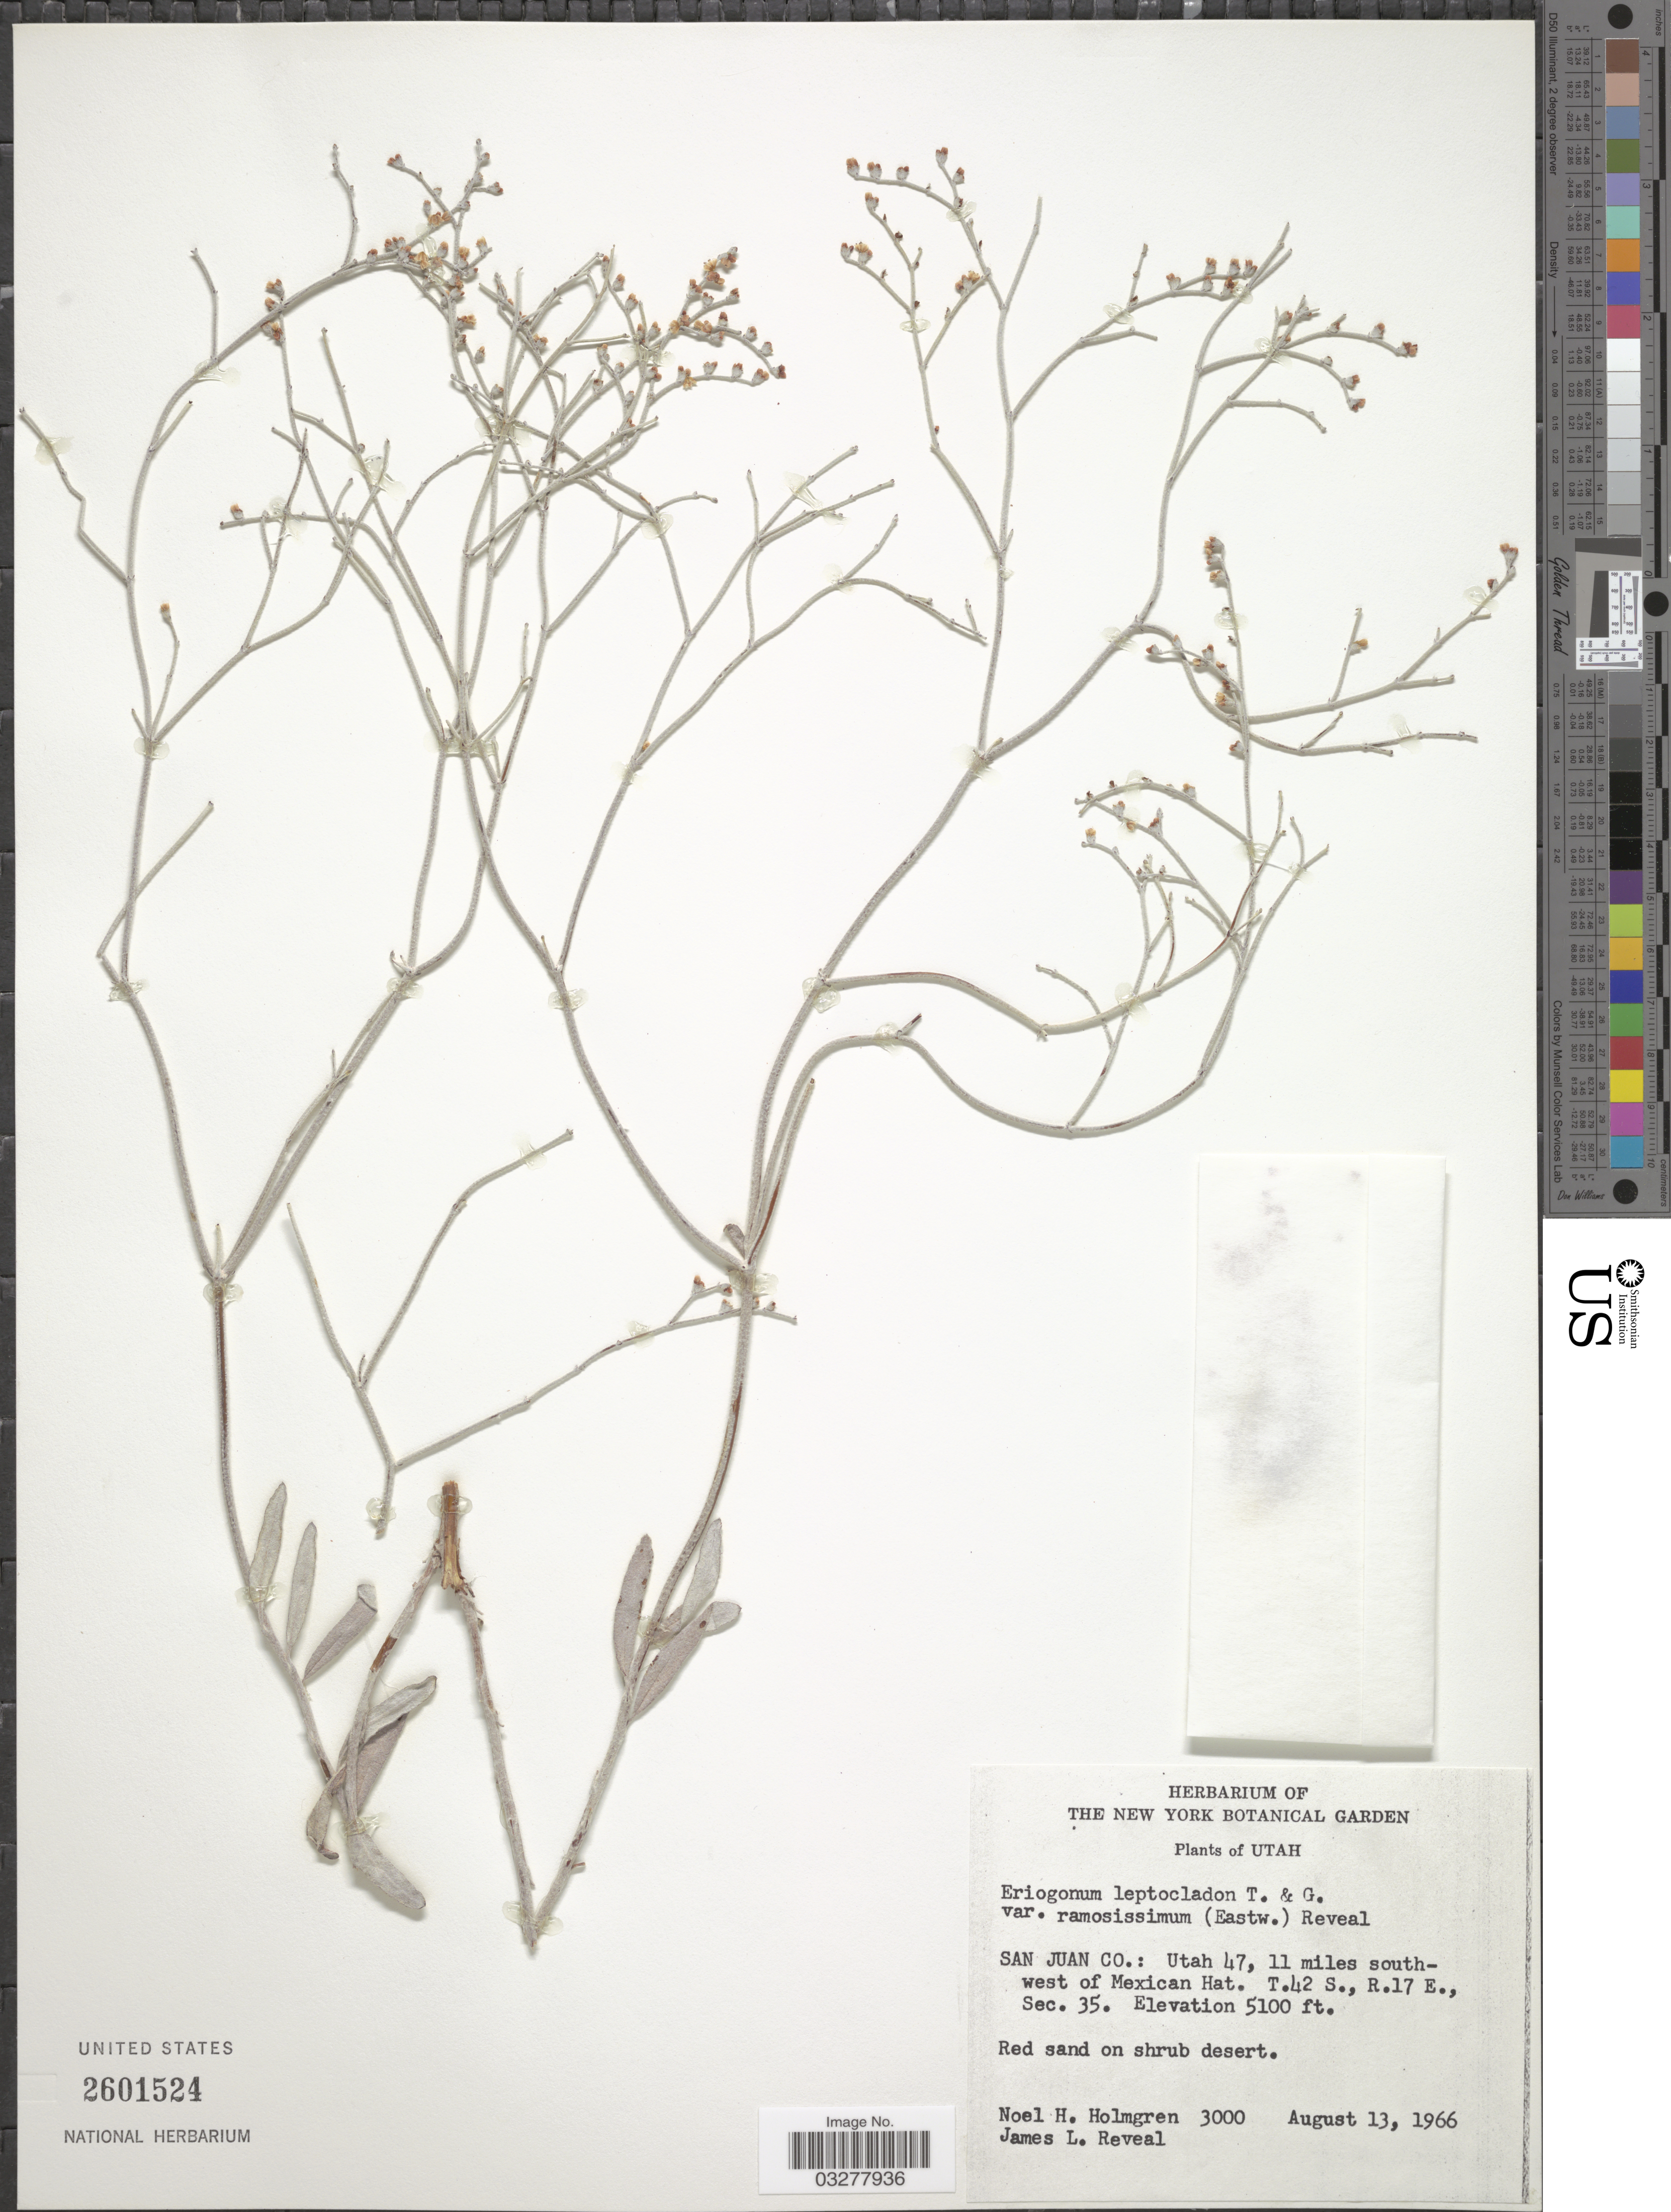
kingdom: Plantae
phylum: Tracheophyta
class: Magnoliopsida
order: Caryophyllales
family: Polygonaceae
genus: Eriogonum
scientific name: Eriogonum leptocladon var. ramosissimum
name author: (Eastw.) Reveal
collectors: N. H. Holmgren & J. L. Reveal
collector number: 3000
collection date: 1966-08-13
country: United States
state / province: Utah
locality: San Juan Co.: Utah 47, 11 miles southwest of Mexican Hat. T.42 S., R.17 E., Sec. 35.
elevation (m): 1554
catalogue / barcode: US 2601524